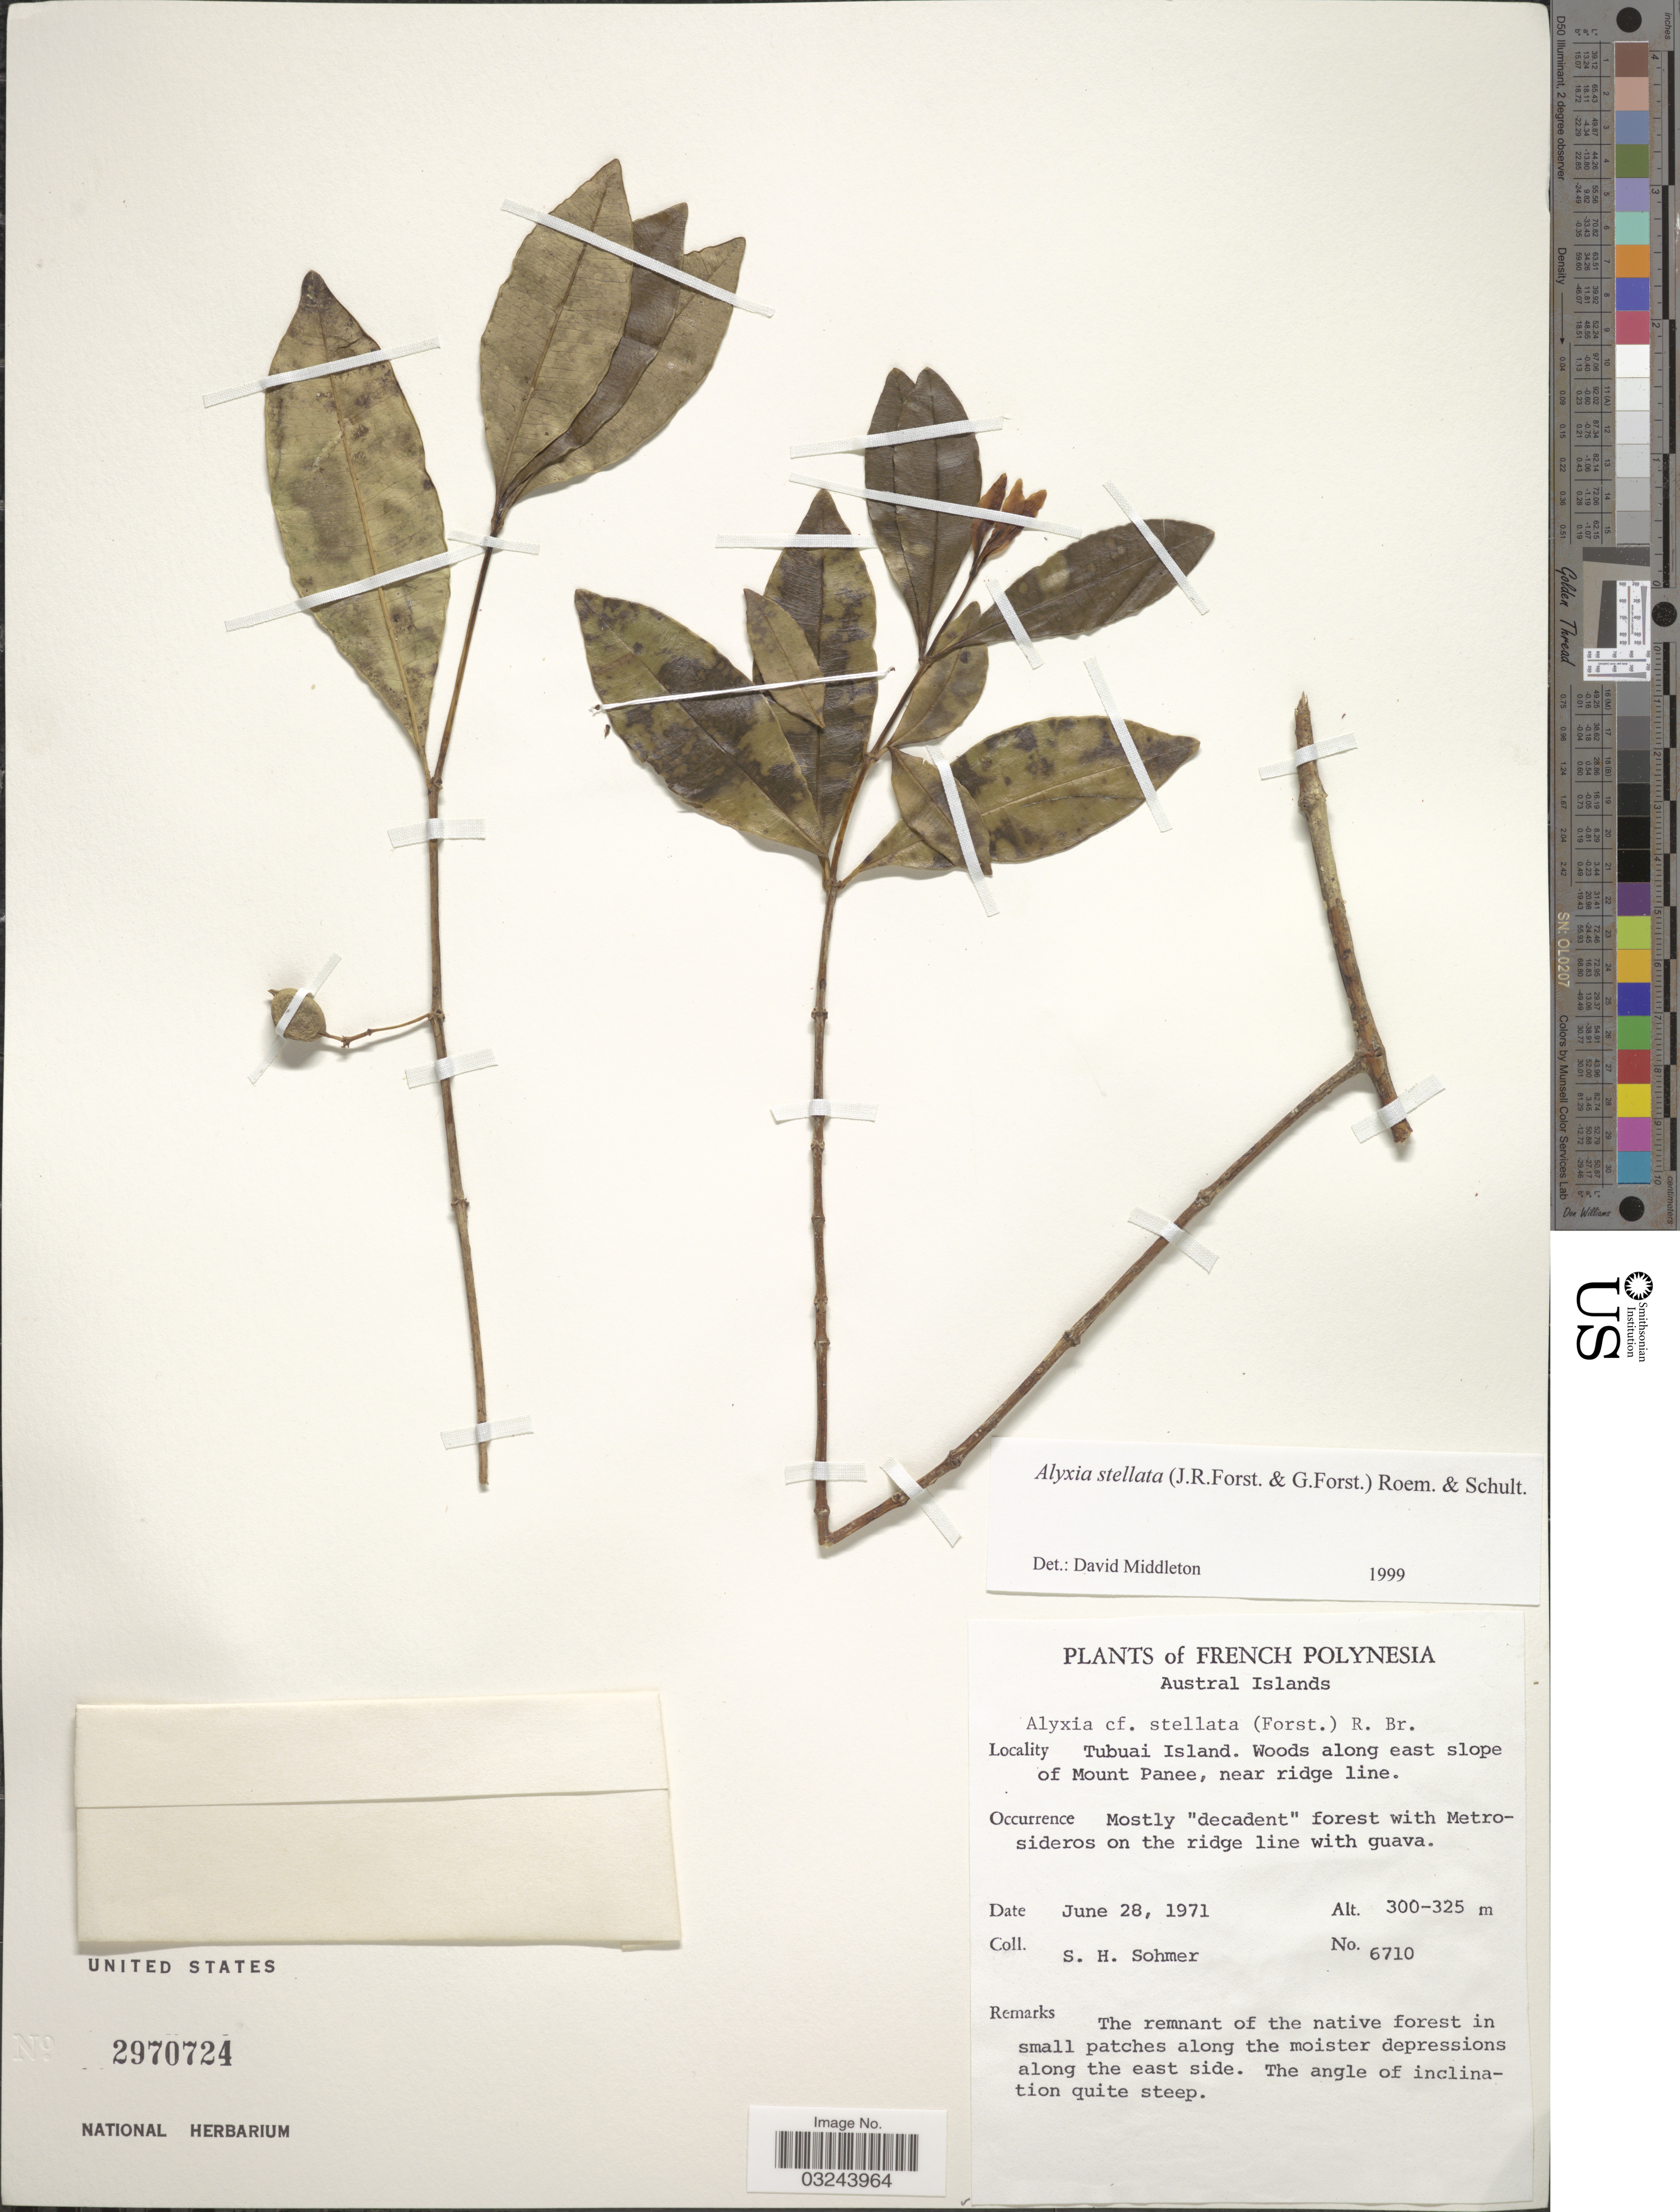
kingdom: Plantae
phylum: Tracheophyta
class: Magnoliopsida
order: Gentianales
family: Apocynaceae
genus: Alyxia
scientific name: Alyxia stellata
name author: (J.R. Forst. & G. Forst.) Roem. & Schult.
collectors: S. H. Sohmer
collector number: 6710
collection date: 1971-06-28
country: French Polynesia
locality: Austral Islands. Tubuai Island. Woods along east slope of Mount Panee, near ridge line.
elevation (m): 300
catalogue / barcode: US 2970724